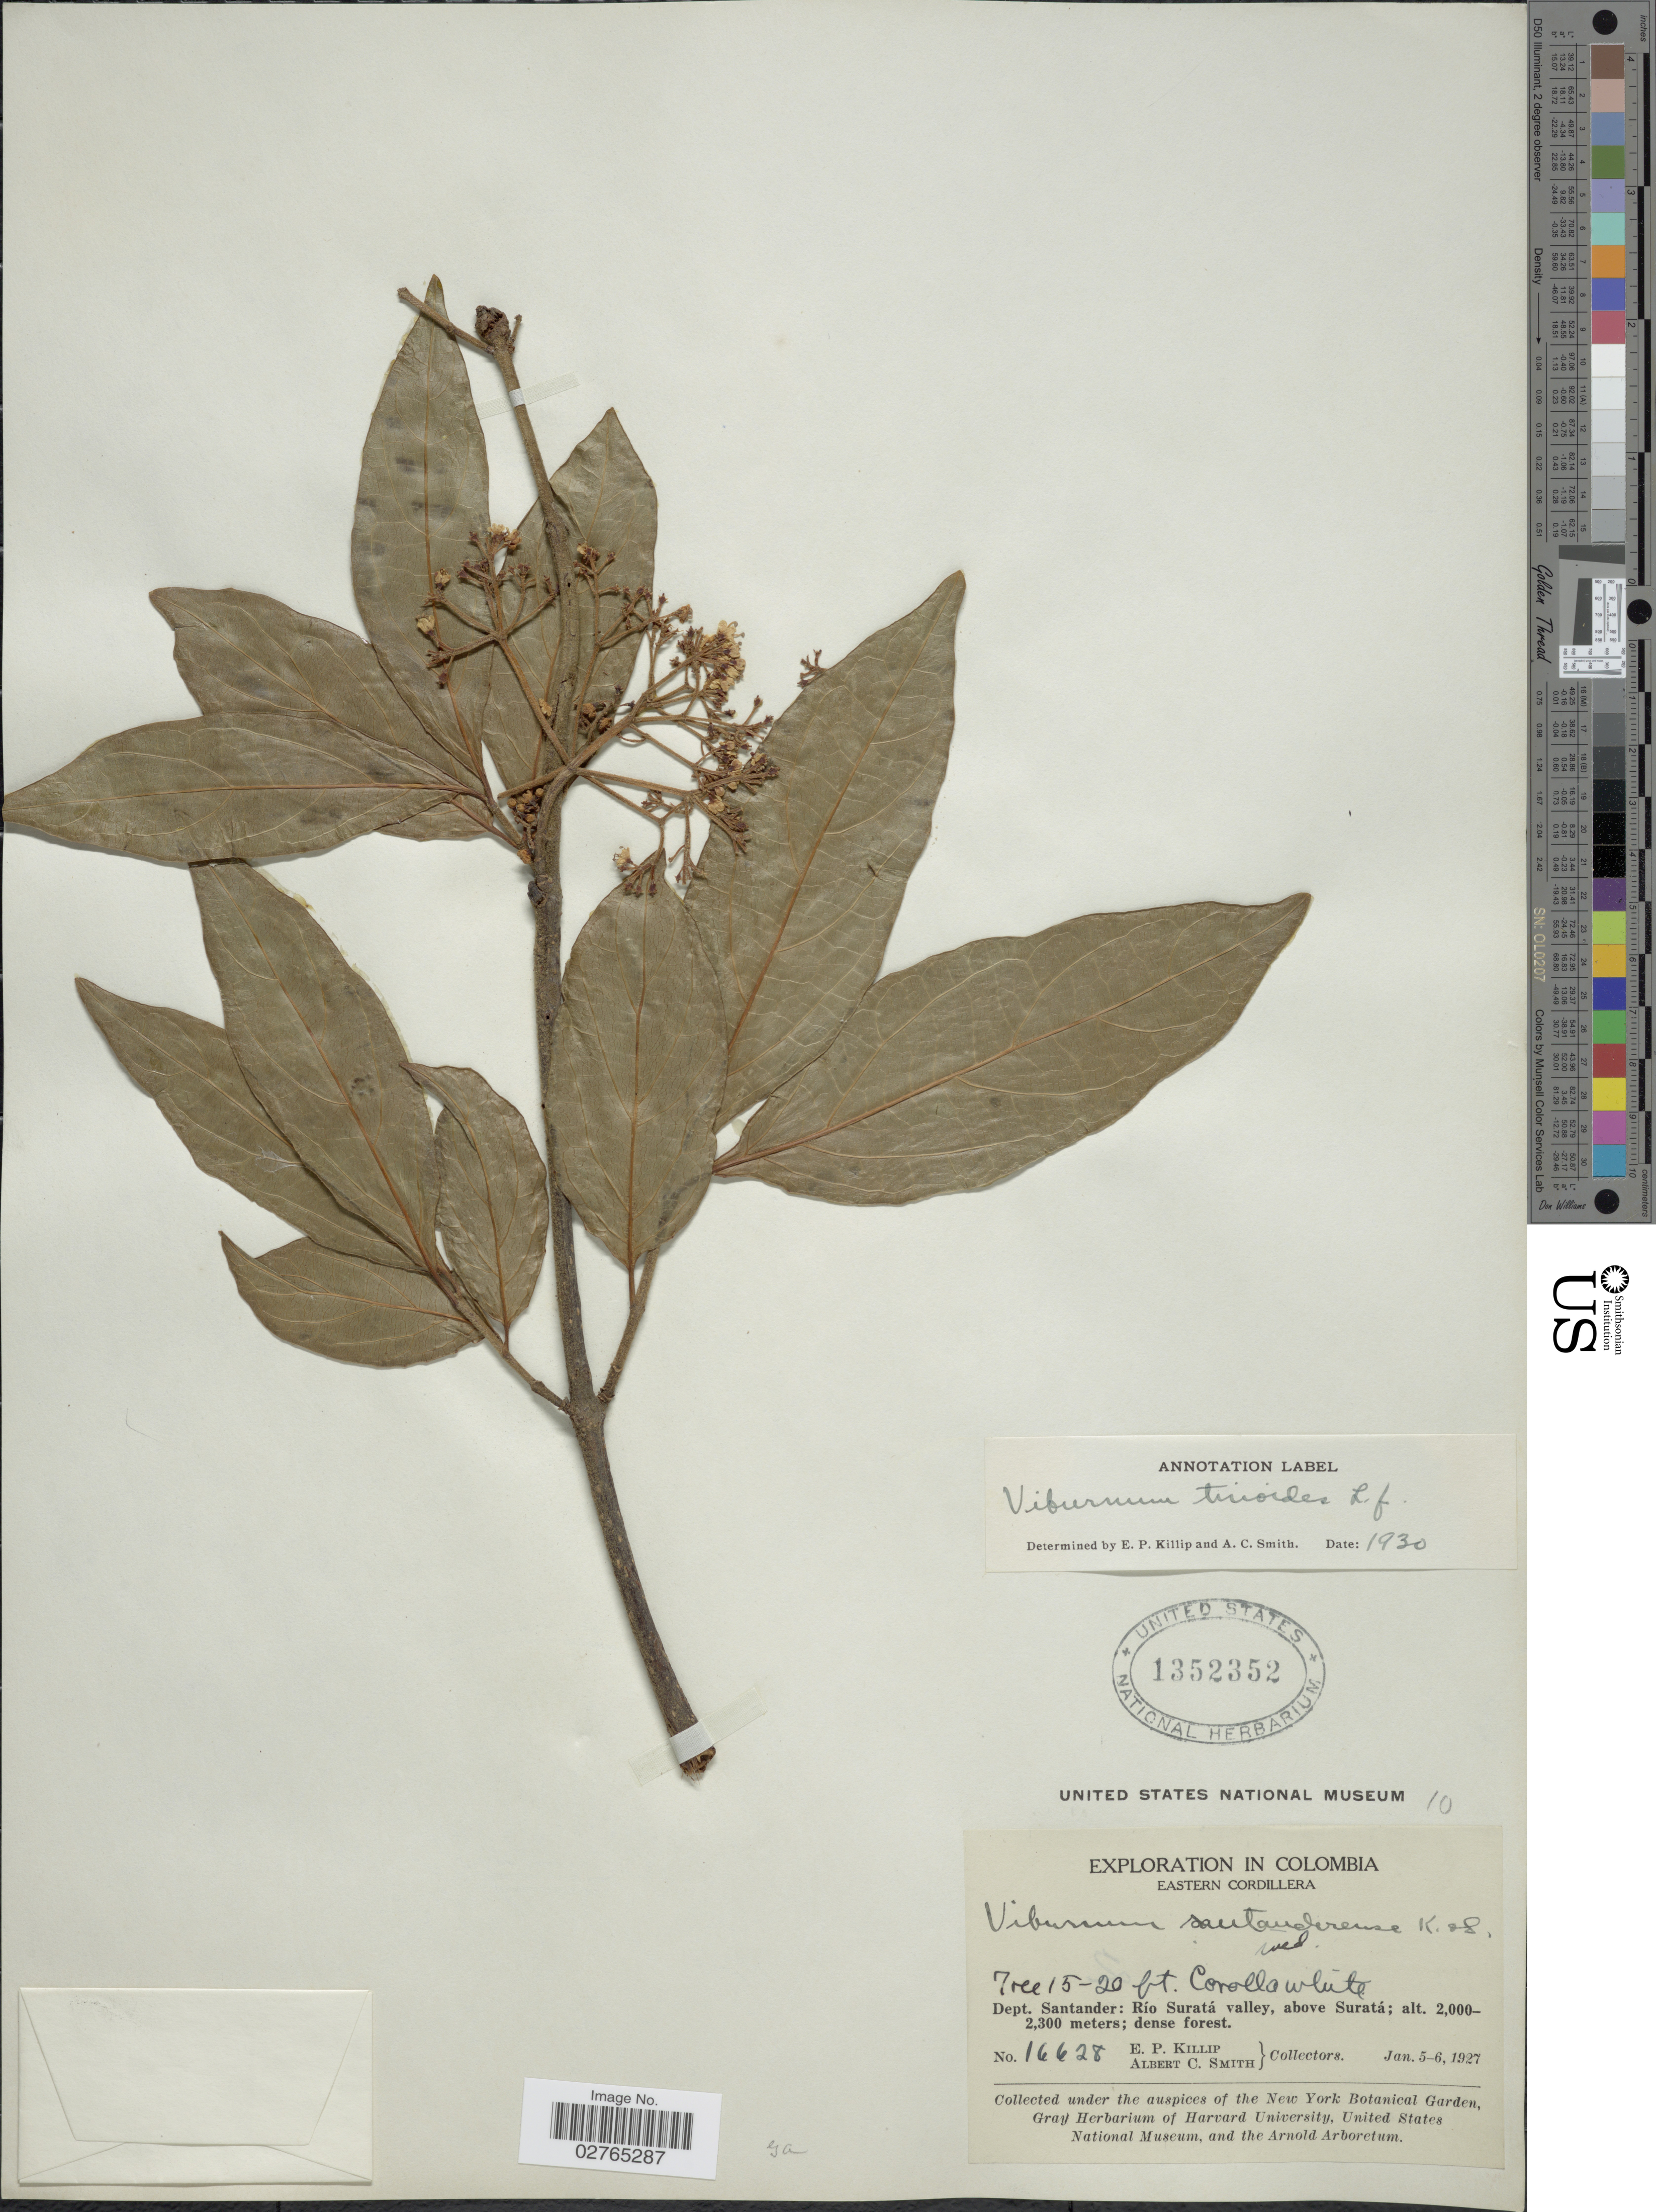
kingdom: Plantae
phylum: Tracheophyta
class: Magnoliopsida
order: Dipsacales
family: Viburnaceae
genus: Viburnum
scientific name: Viburnum tinoides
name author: L. f.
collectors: E. P. Killip & A. C. Smith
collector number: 16628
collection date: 1927-01-05/1927-01-06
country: Colombia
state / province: Santander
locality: Eastern Cordillera. Dept. Santander: Río Suratá valley, above Suratá.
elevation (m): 2000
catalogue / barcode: US 1352352